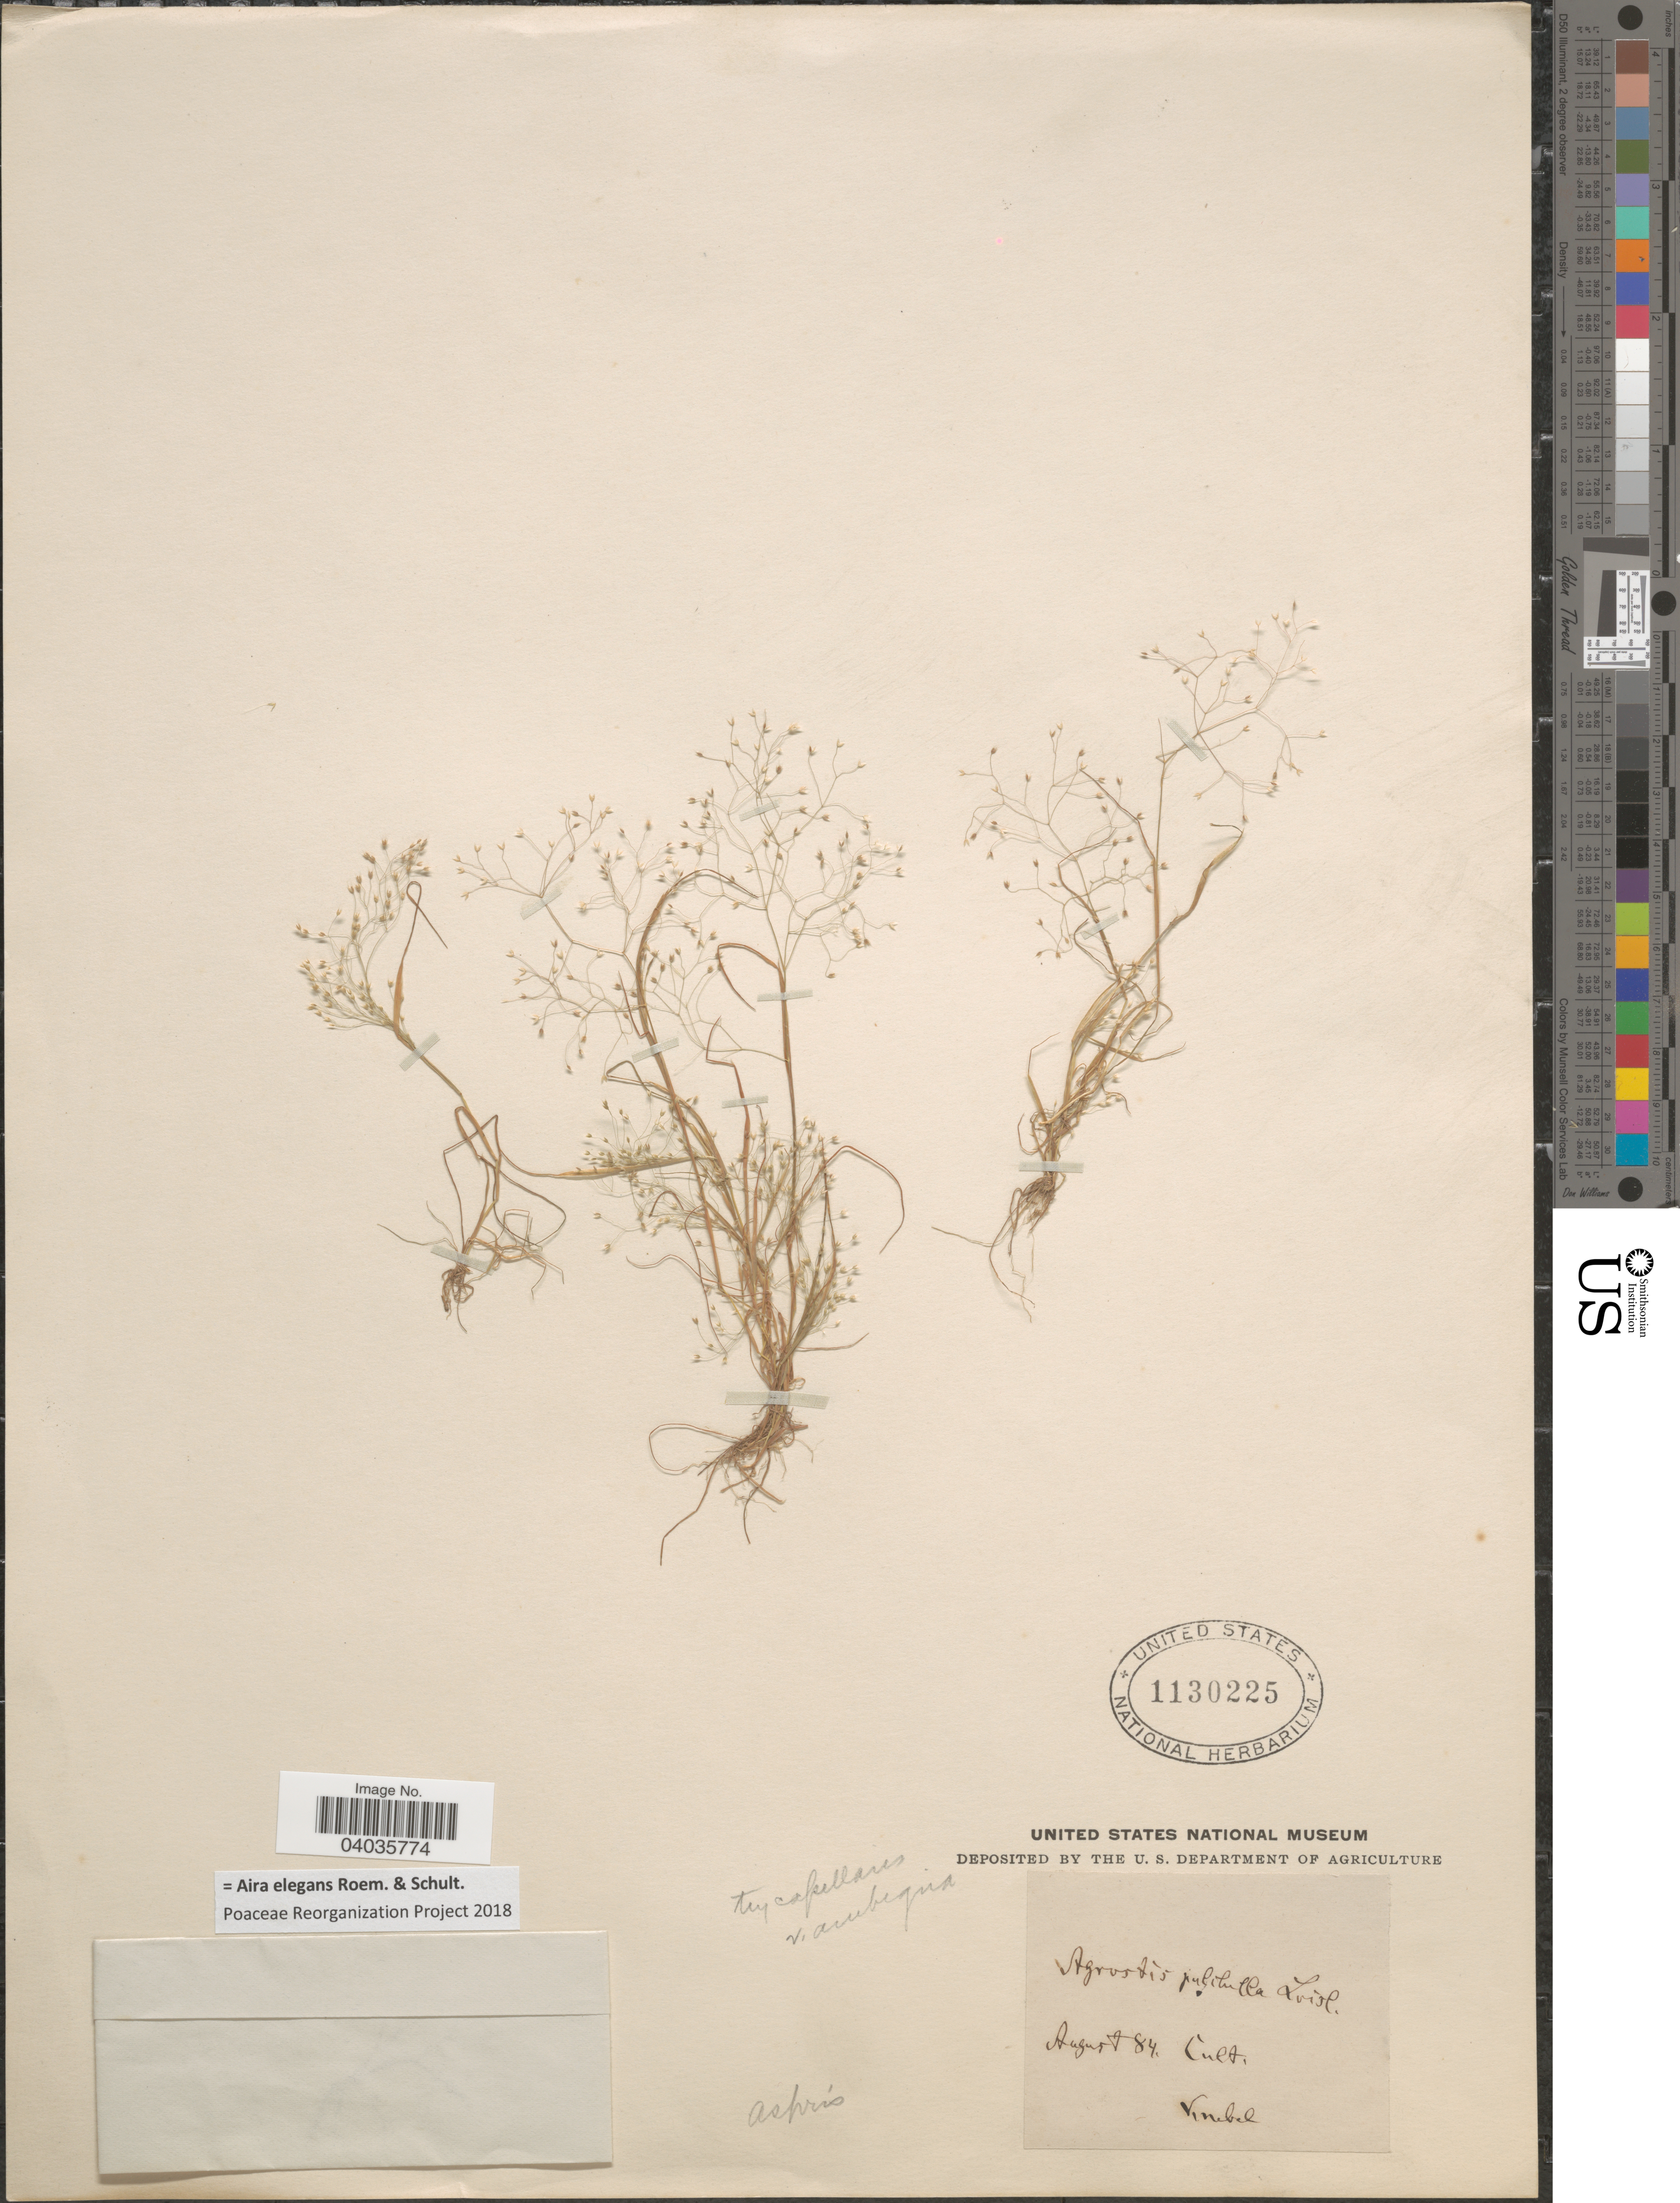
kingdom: Plantae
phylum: Tracheophyta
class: Liliopsida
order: Poales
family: Poaceae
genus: Aira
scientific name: Aira elegans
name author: L.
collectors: Vinebel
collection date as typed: Transcribed d/m/y: /8/84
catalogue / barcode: US 1130225